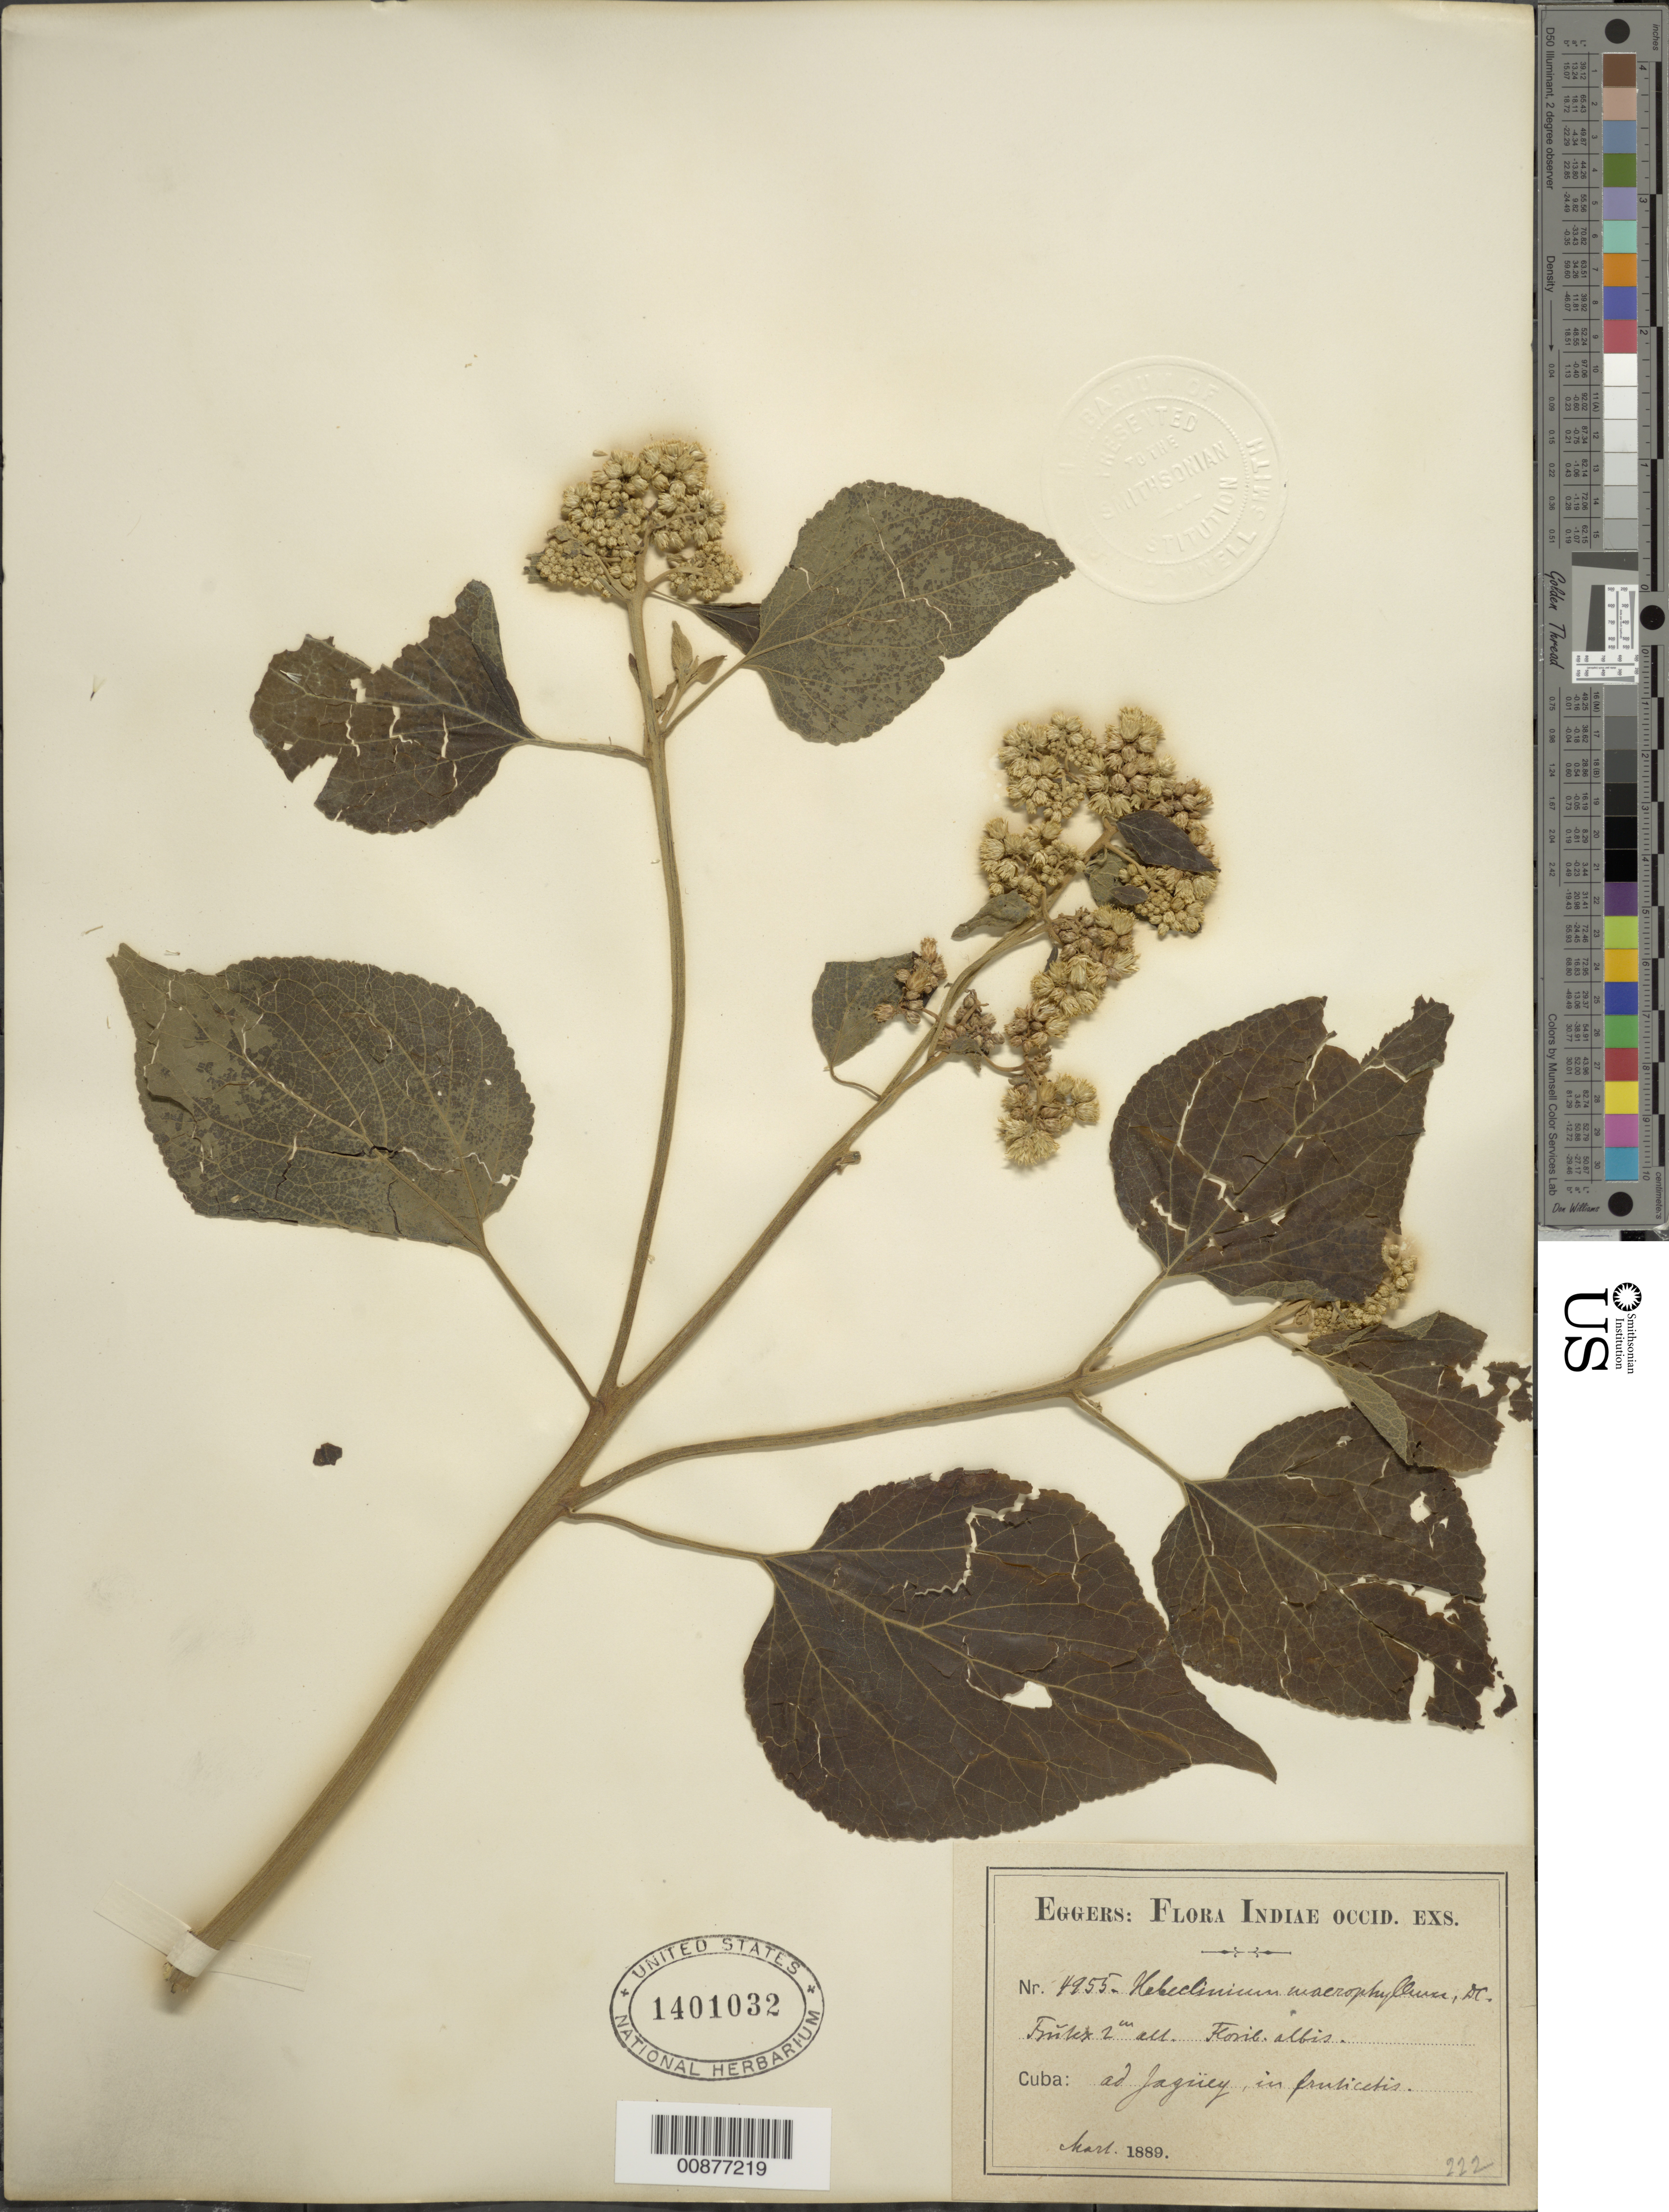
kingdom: Plantae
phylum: Tracheophyta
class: Magnoliopsida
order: Asterales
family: Asteraceae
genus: Hebeclinium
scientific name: Hebeclinium macrophyllum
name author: (L.) DC.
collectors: H. F. A. von Eggers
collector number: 4955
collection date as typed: Mar 1889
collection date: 1889-03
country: Cuba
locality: Ad Jagüey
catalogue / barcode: US 1401032